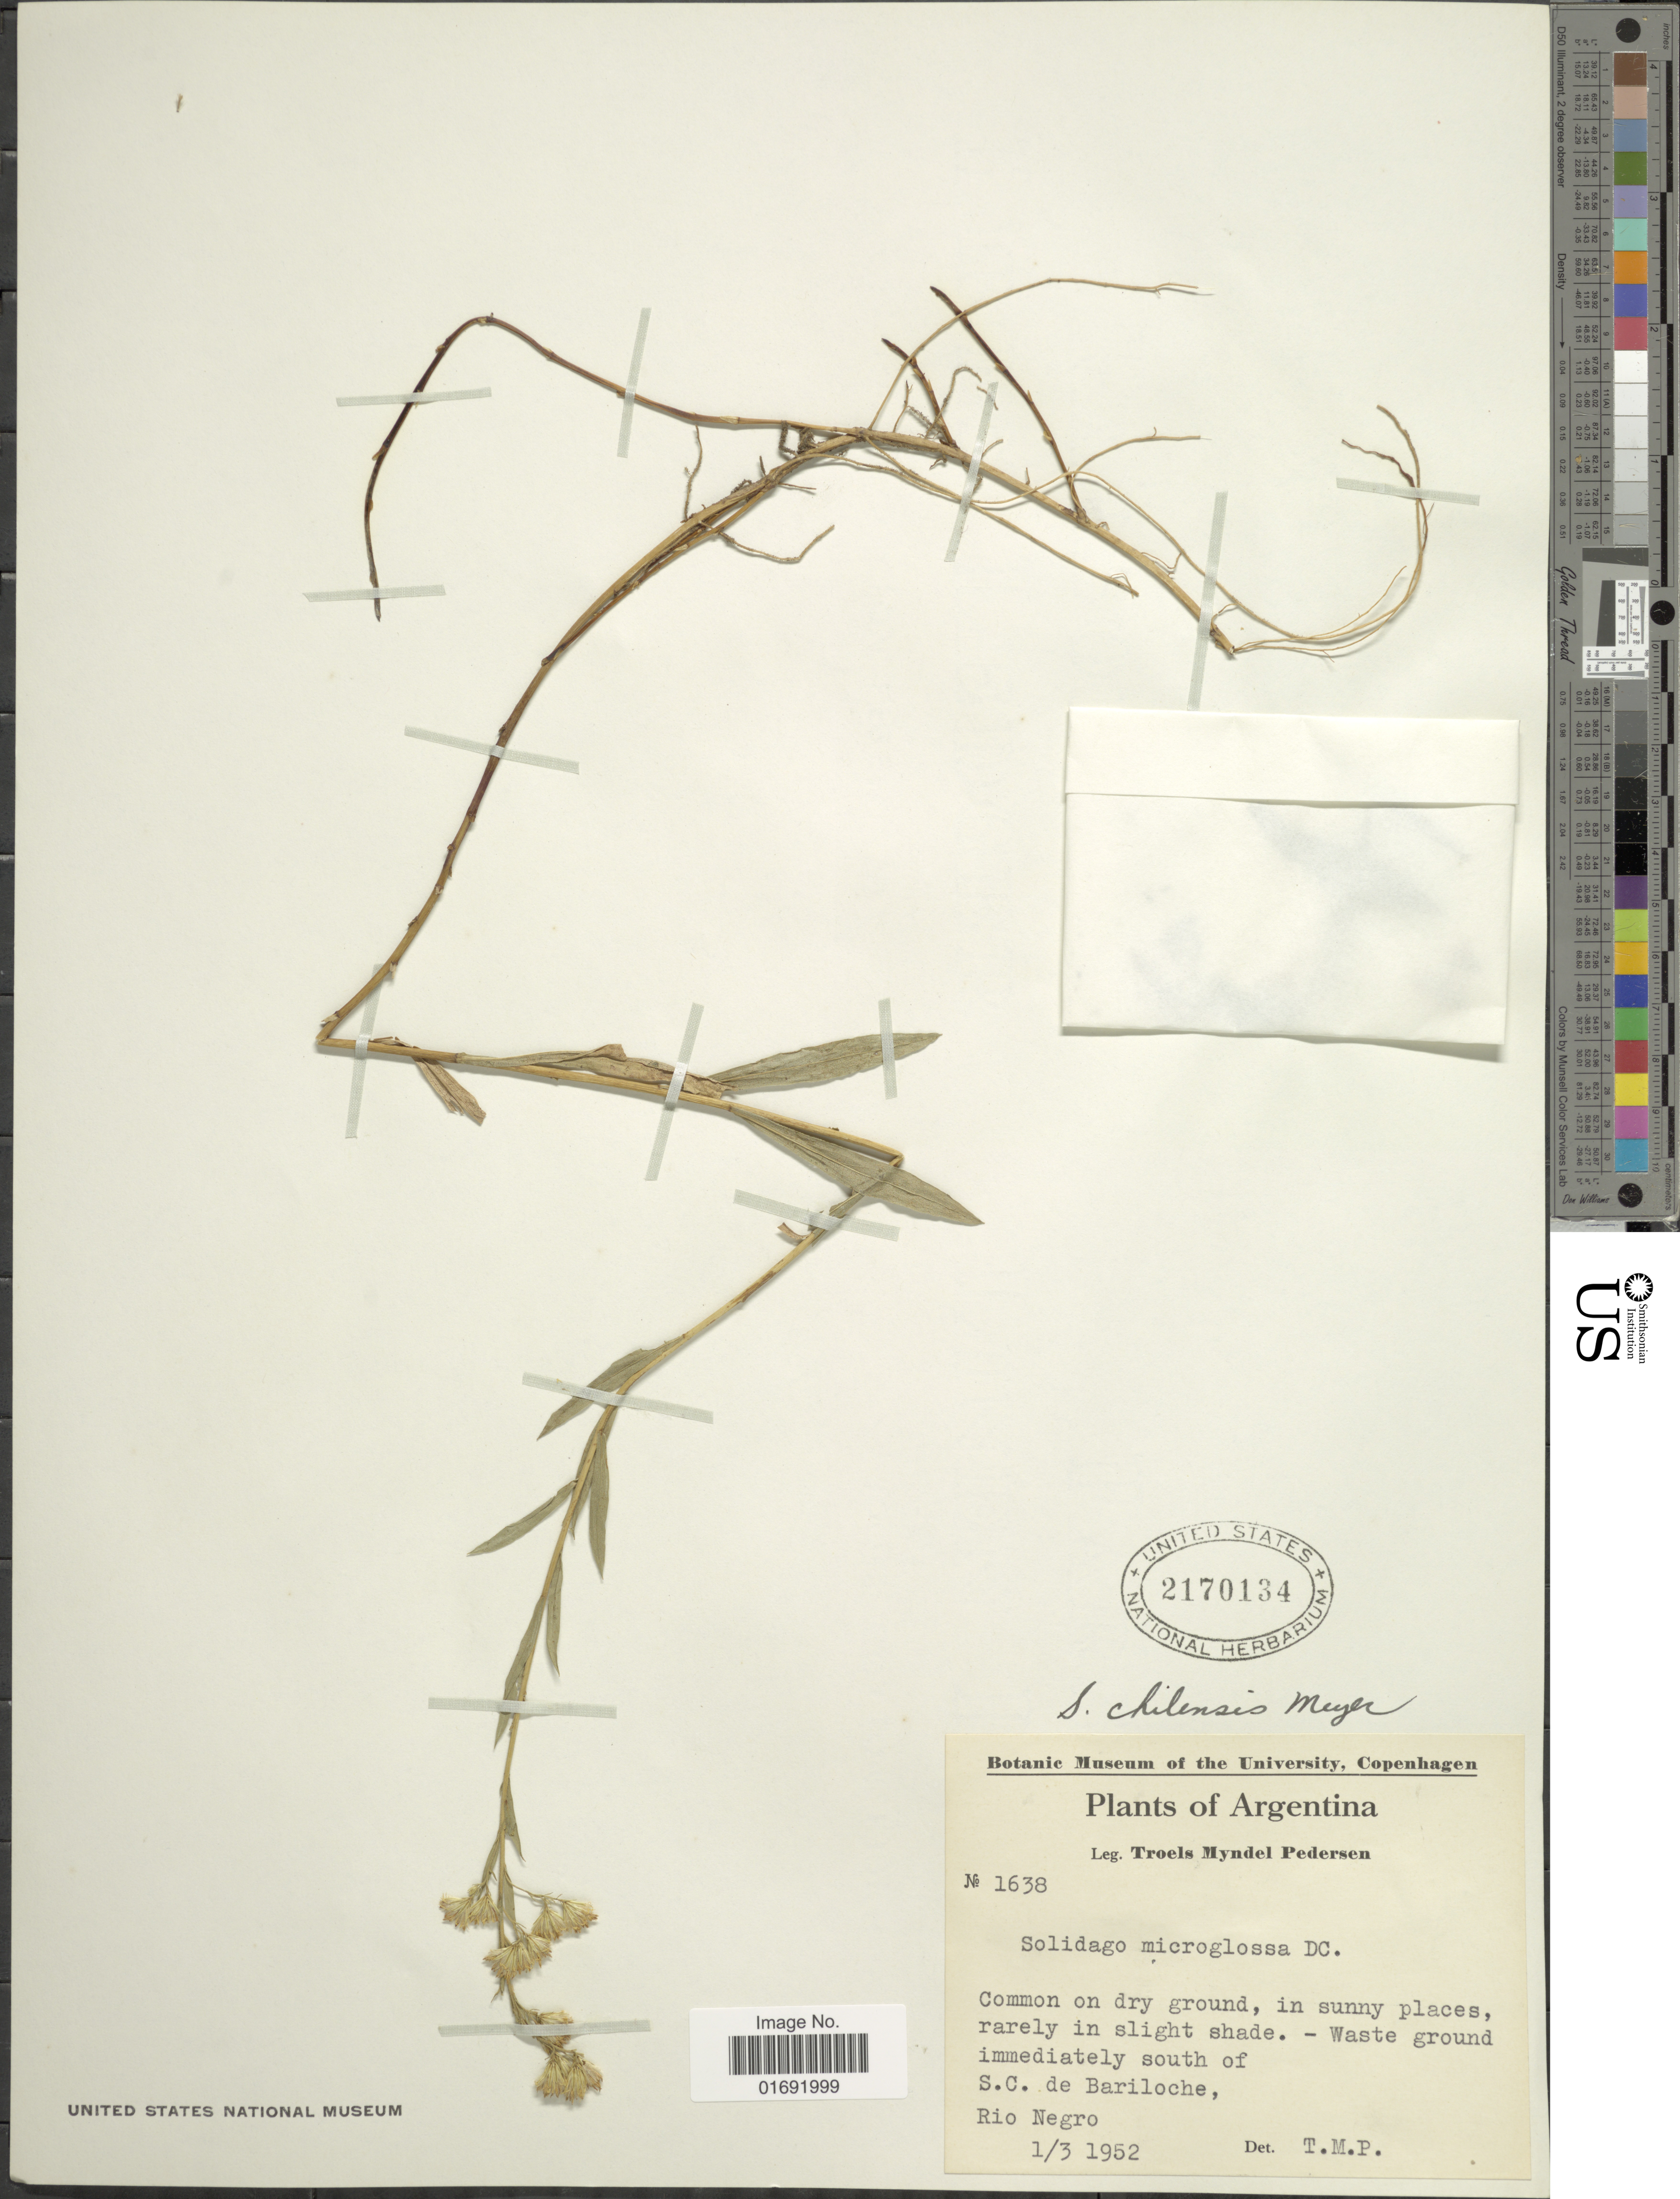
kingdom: Plantae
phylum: Tracheophyta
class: Magnoliopsida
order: Asterales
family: Asteraceae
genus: Solidago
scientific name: Solidago chilensis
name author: Meyen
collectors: T. Pederson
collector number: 1638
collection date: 1952-03-01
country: Argentina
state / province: Rio Negro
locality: South of S. C. de Bariloche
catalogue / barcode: US 2170134